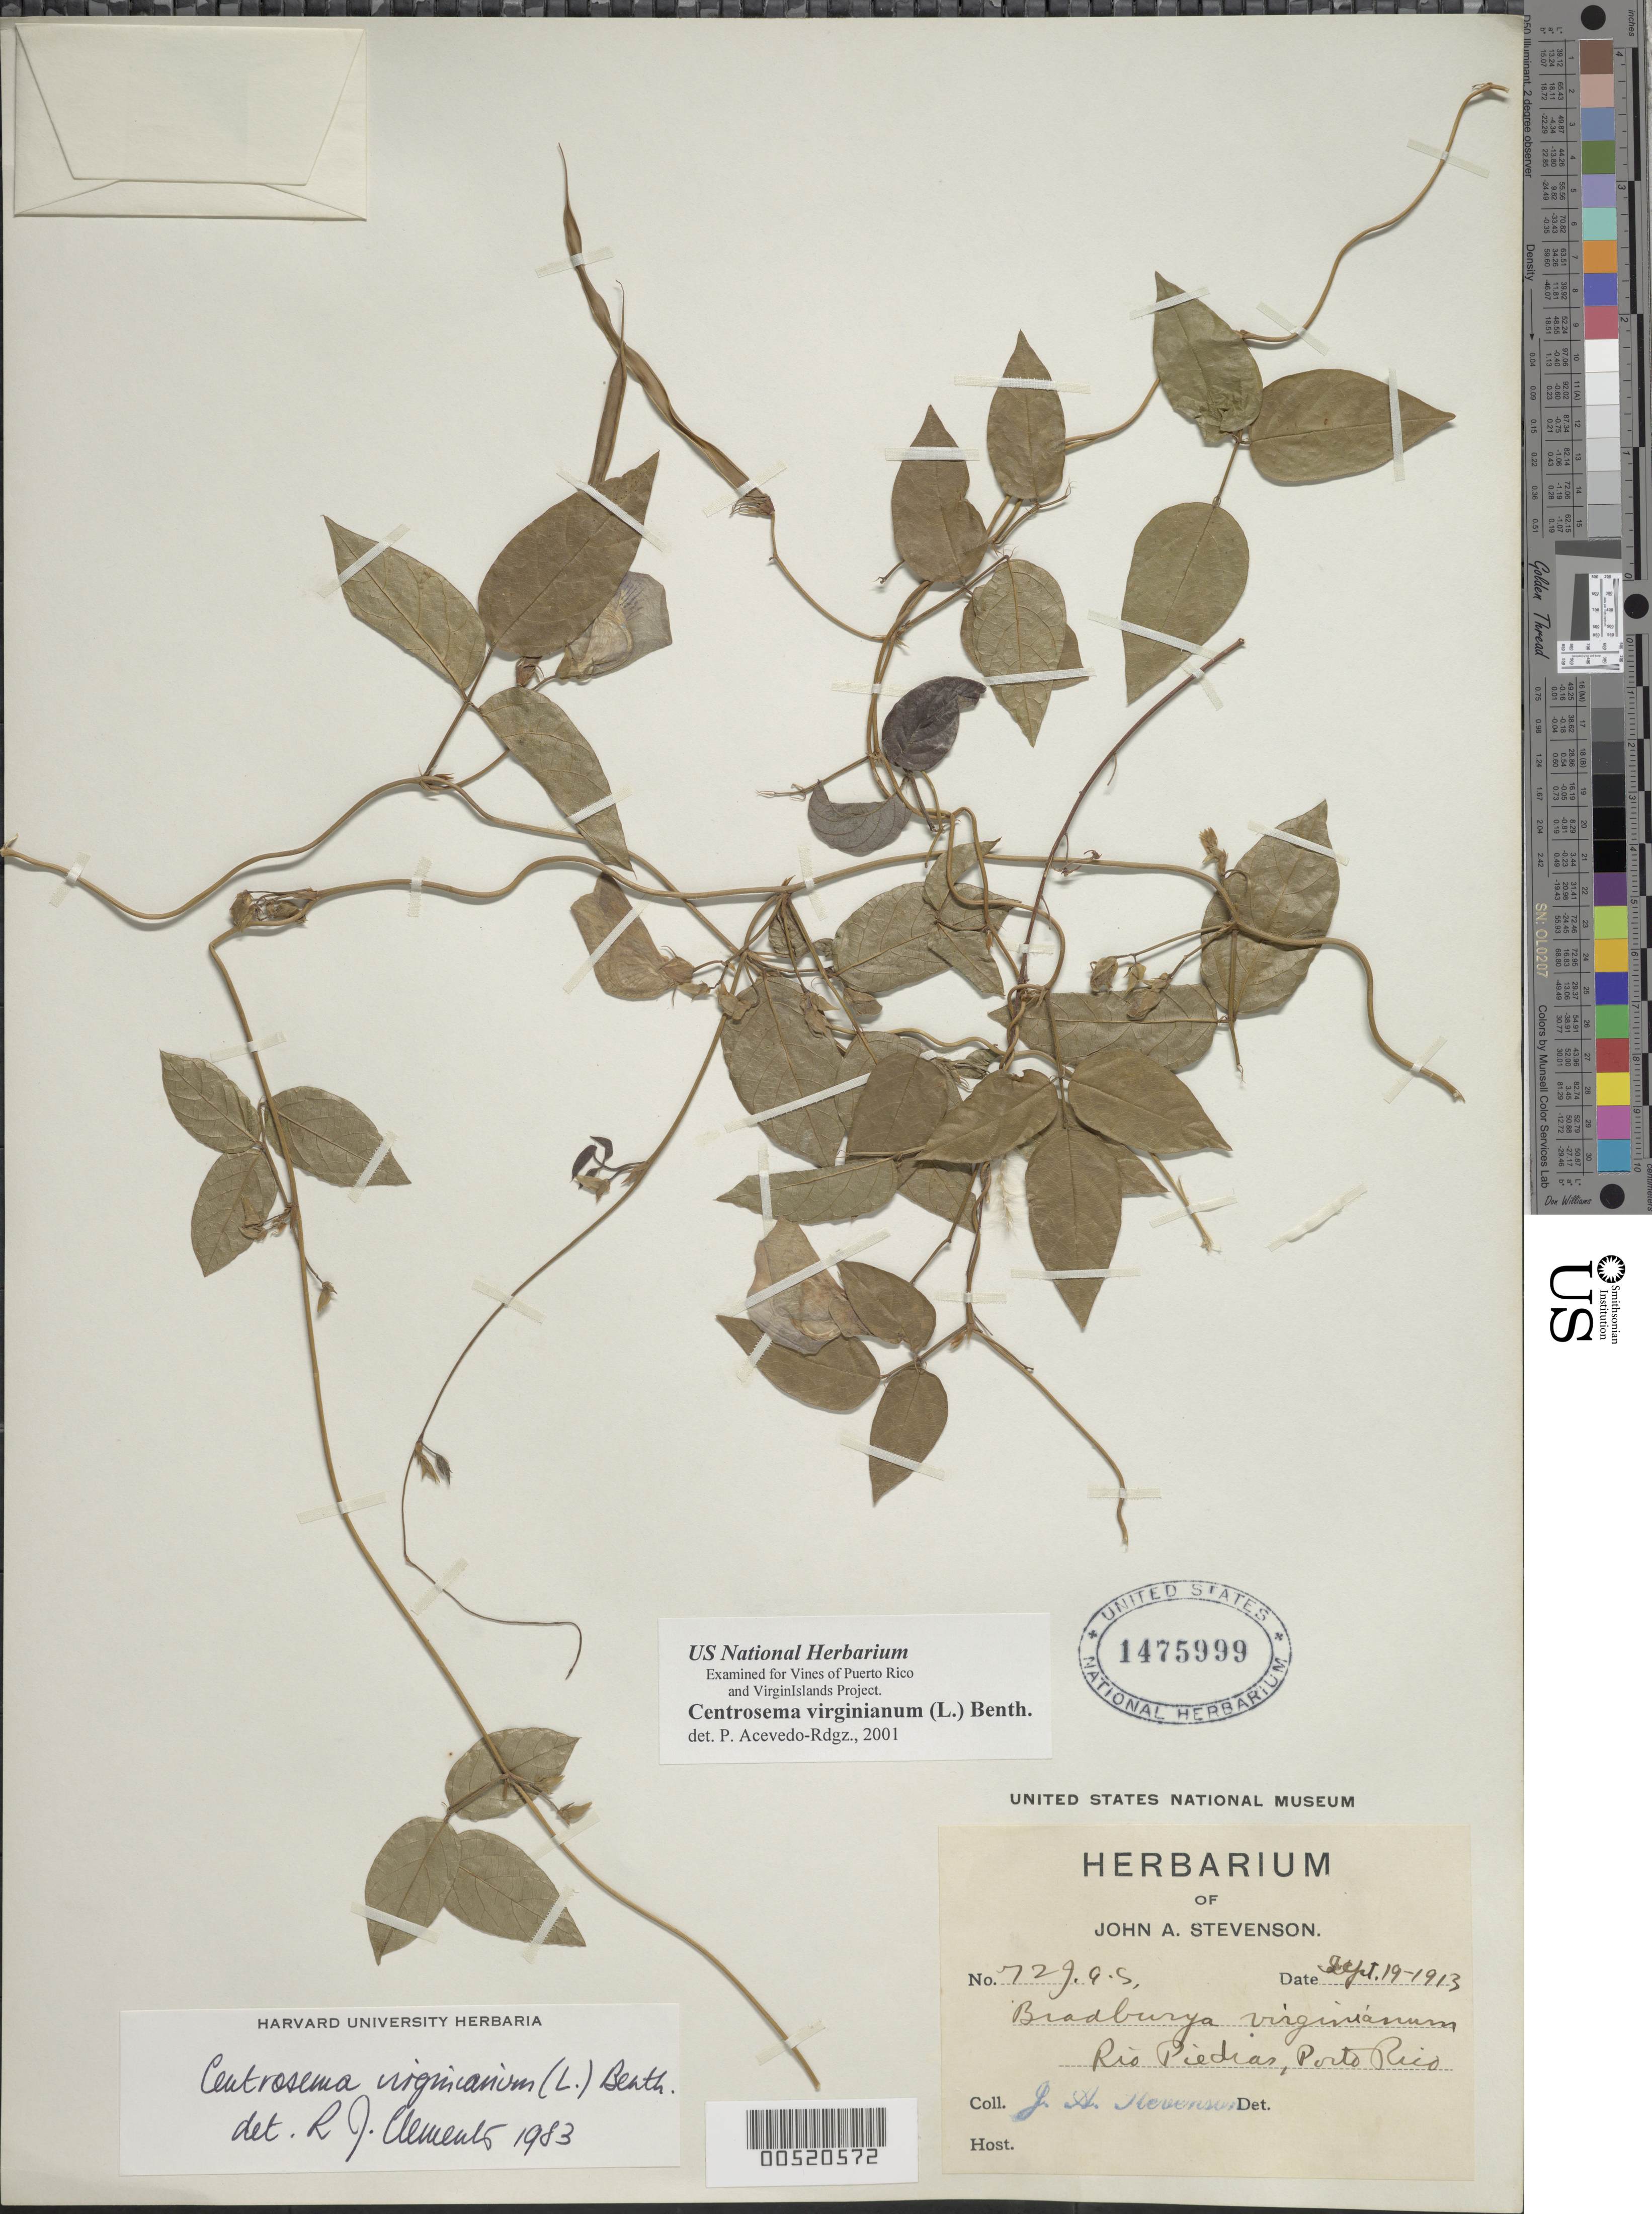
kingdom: Plantae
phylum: Tracheophyta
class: Magnoliopsida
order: Fabales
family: Fabaceae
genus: Centrosema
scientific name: Centrosema virginianum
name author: (L.) Benth.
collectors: J. Stevenson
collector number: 729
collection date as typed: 19 Sep 1913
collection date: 1913-09-19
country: Puerto Rico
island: Greater Antilles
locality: Rio Piedras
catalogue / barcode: US 1475999